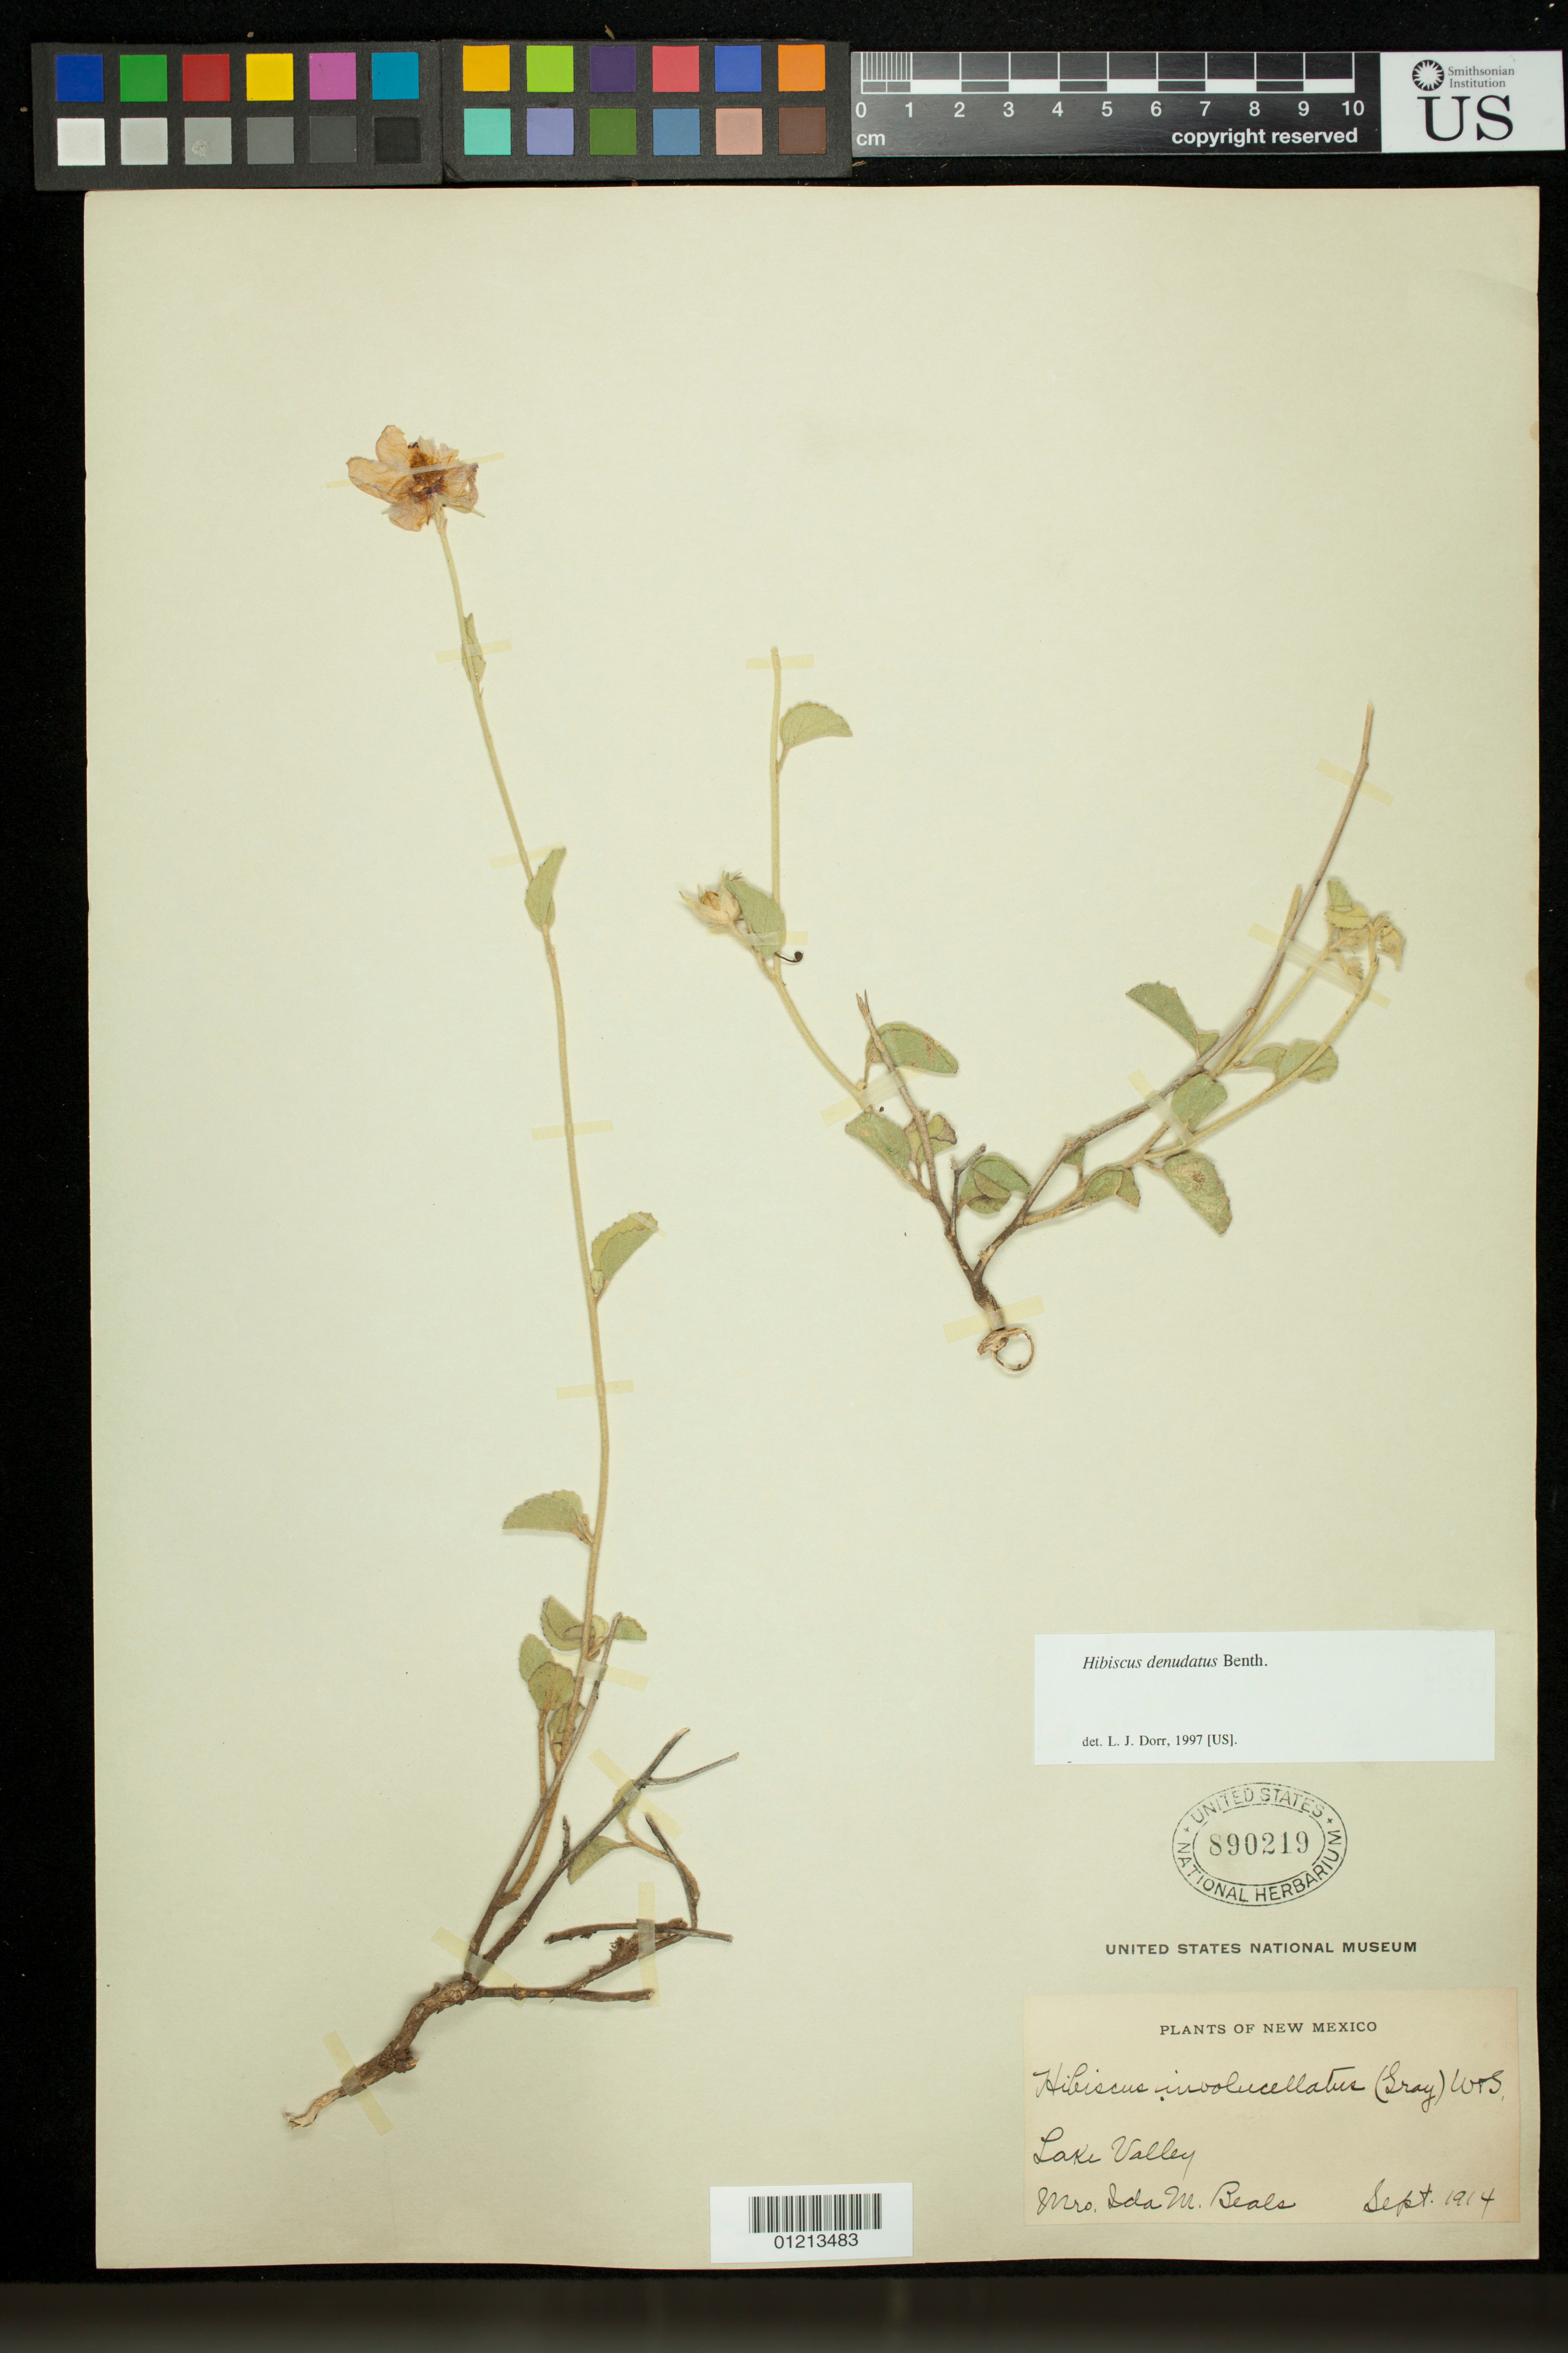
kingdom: Plantae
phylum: Tracheophyta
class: Magnoliopsida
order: Malvales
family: Malvaceae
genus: Hibiscus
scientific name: Hibiscus denudatus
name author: Benth.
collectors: I. M. Beals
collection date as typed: Sep 1914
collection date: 1914-09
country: United States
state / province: New Mexico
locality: Lake Valley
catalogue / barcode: US 890219